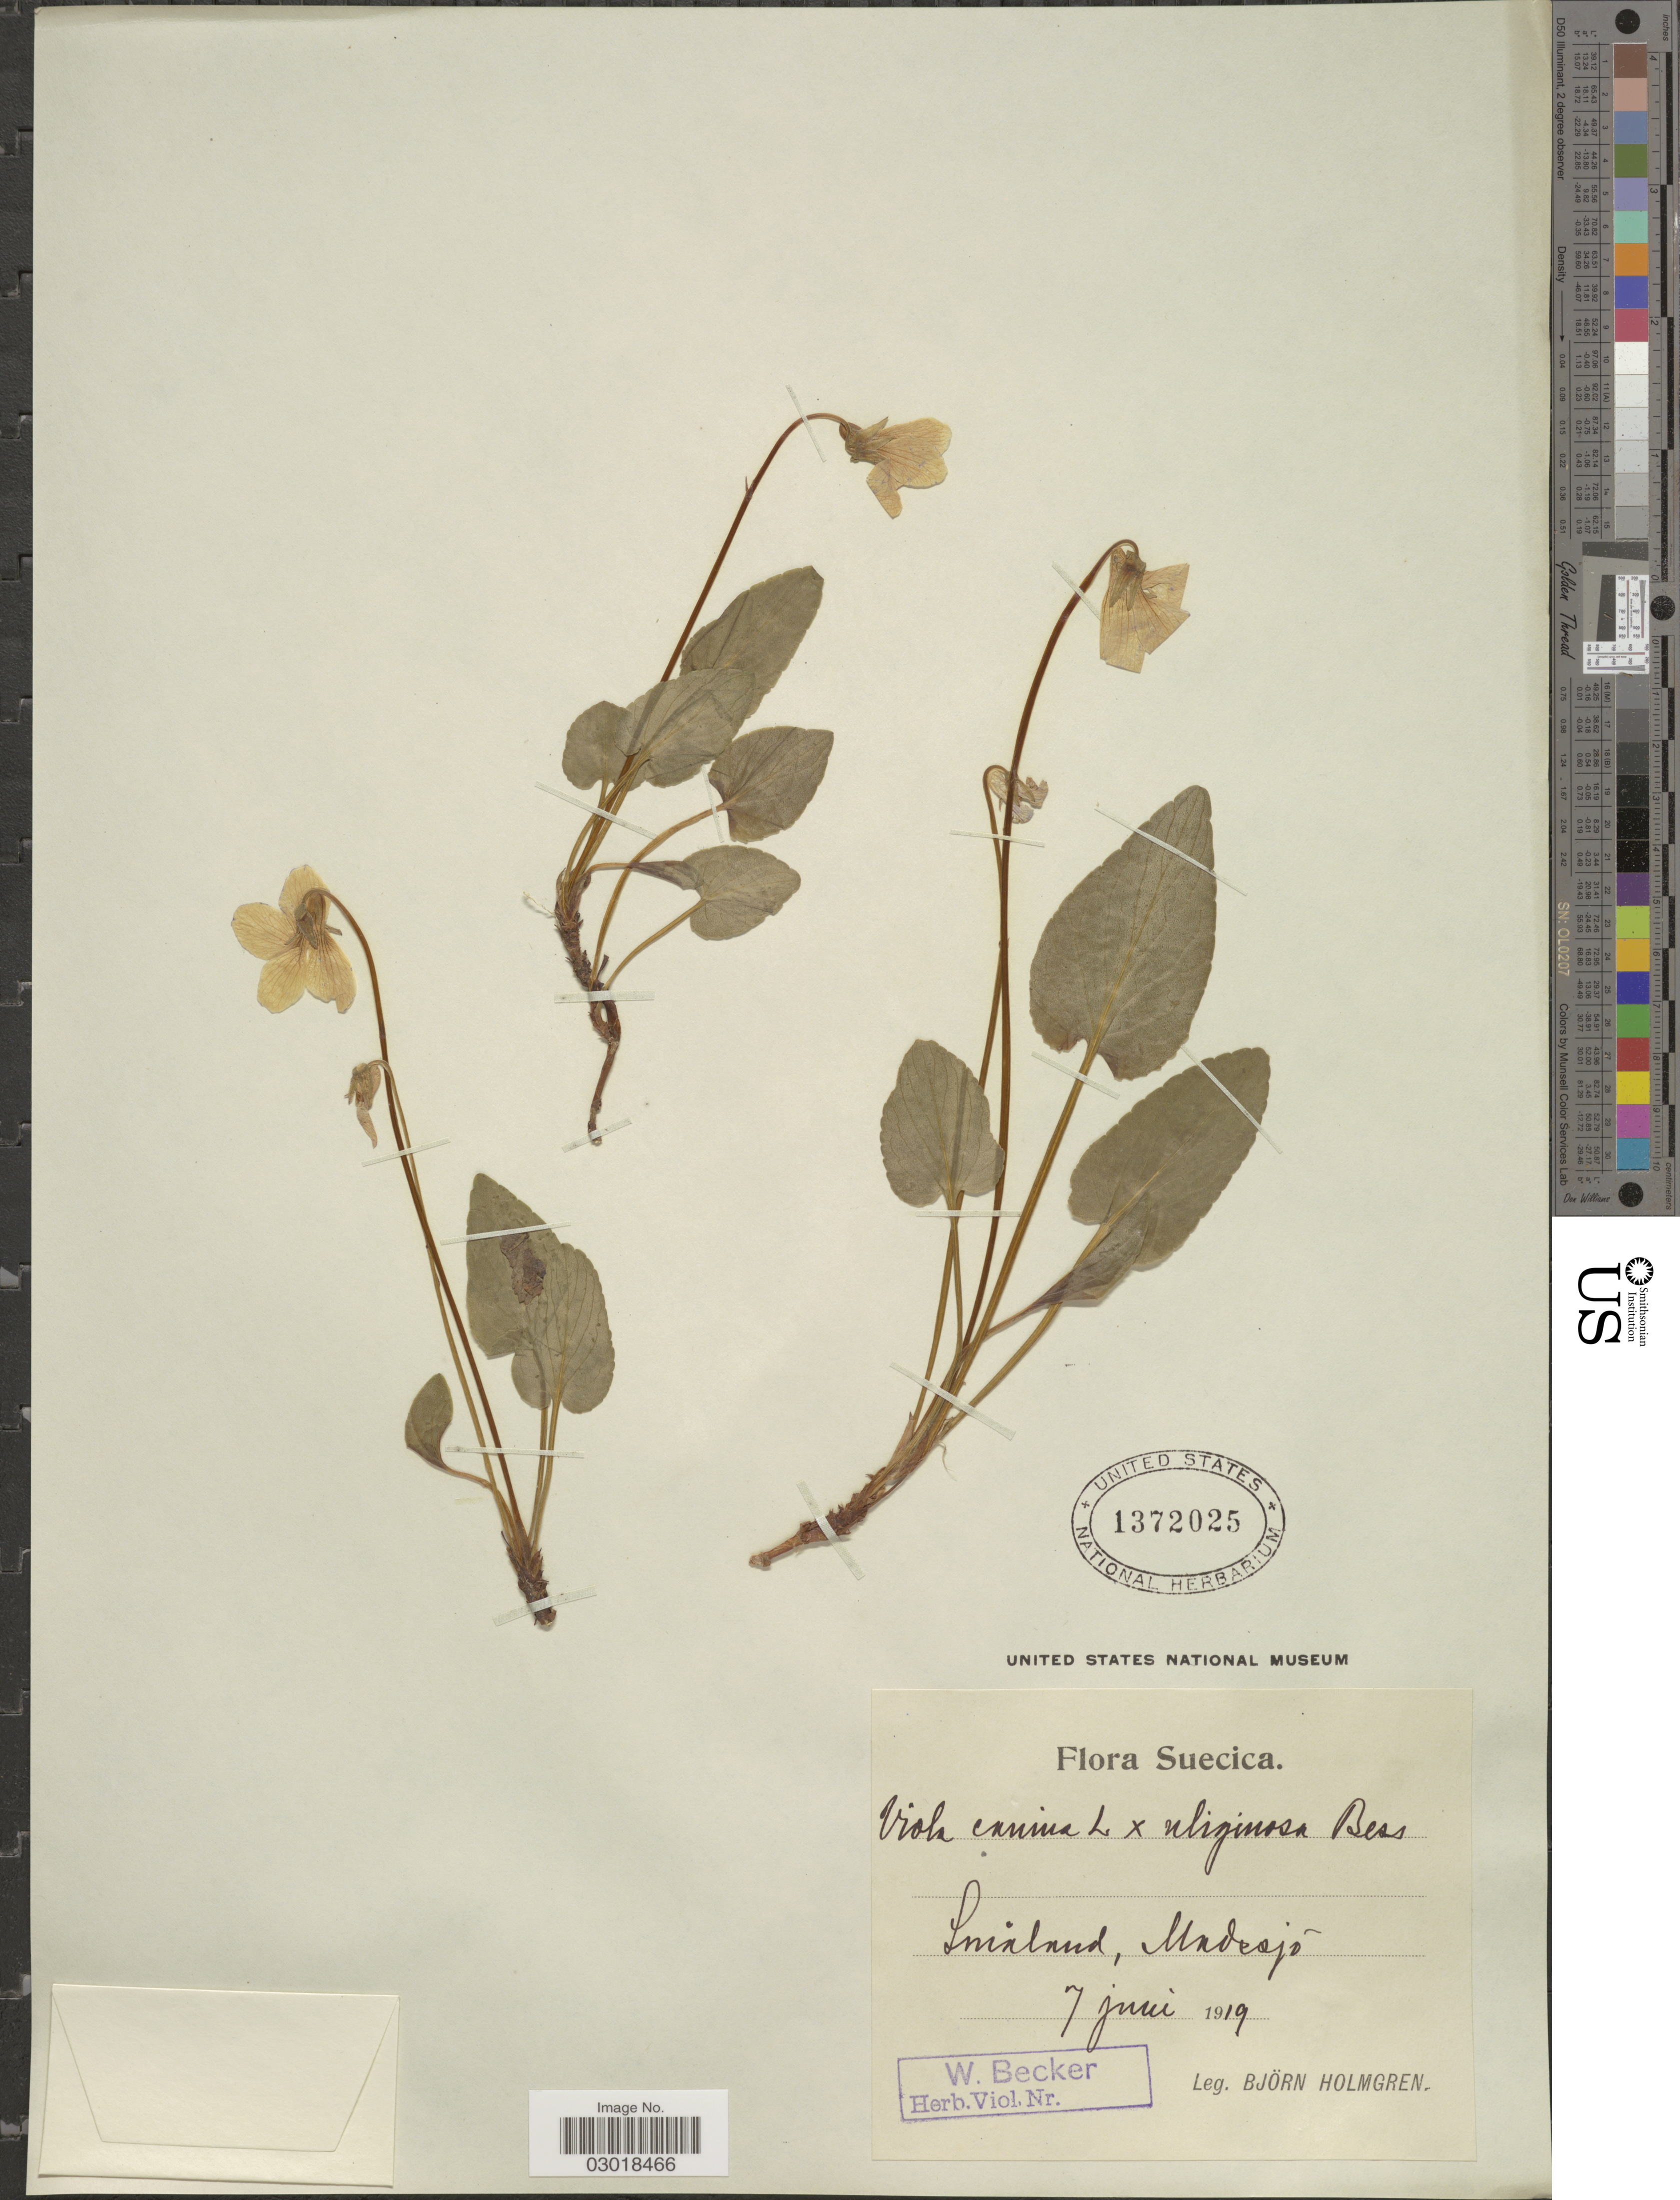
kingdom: Plantae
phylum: Tracheophyta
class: Magnoliopsida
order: Malpighiales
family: Violaceae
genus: Viola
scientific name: Viola canina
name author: L.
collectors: B. Holmgren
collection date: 1919-06-07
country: Sweden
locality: Suecica. Smaland, Undsjo.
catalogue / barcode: US 1372025